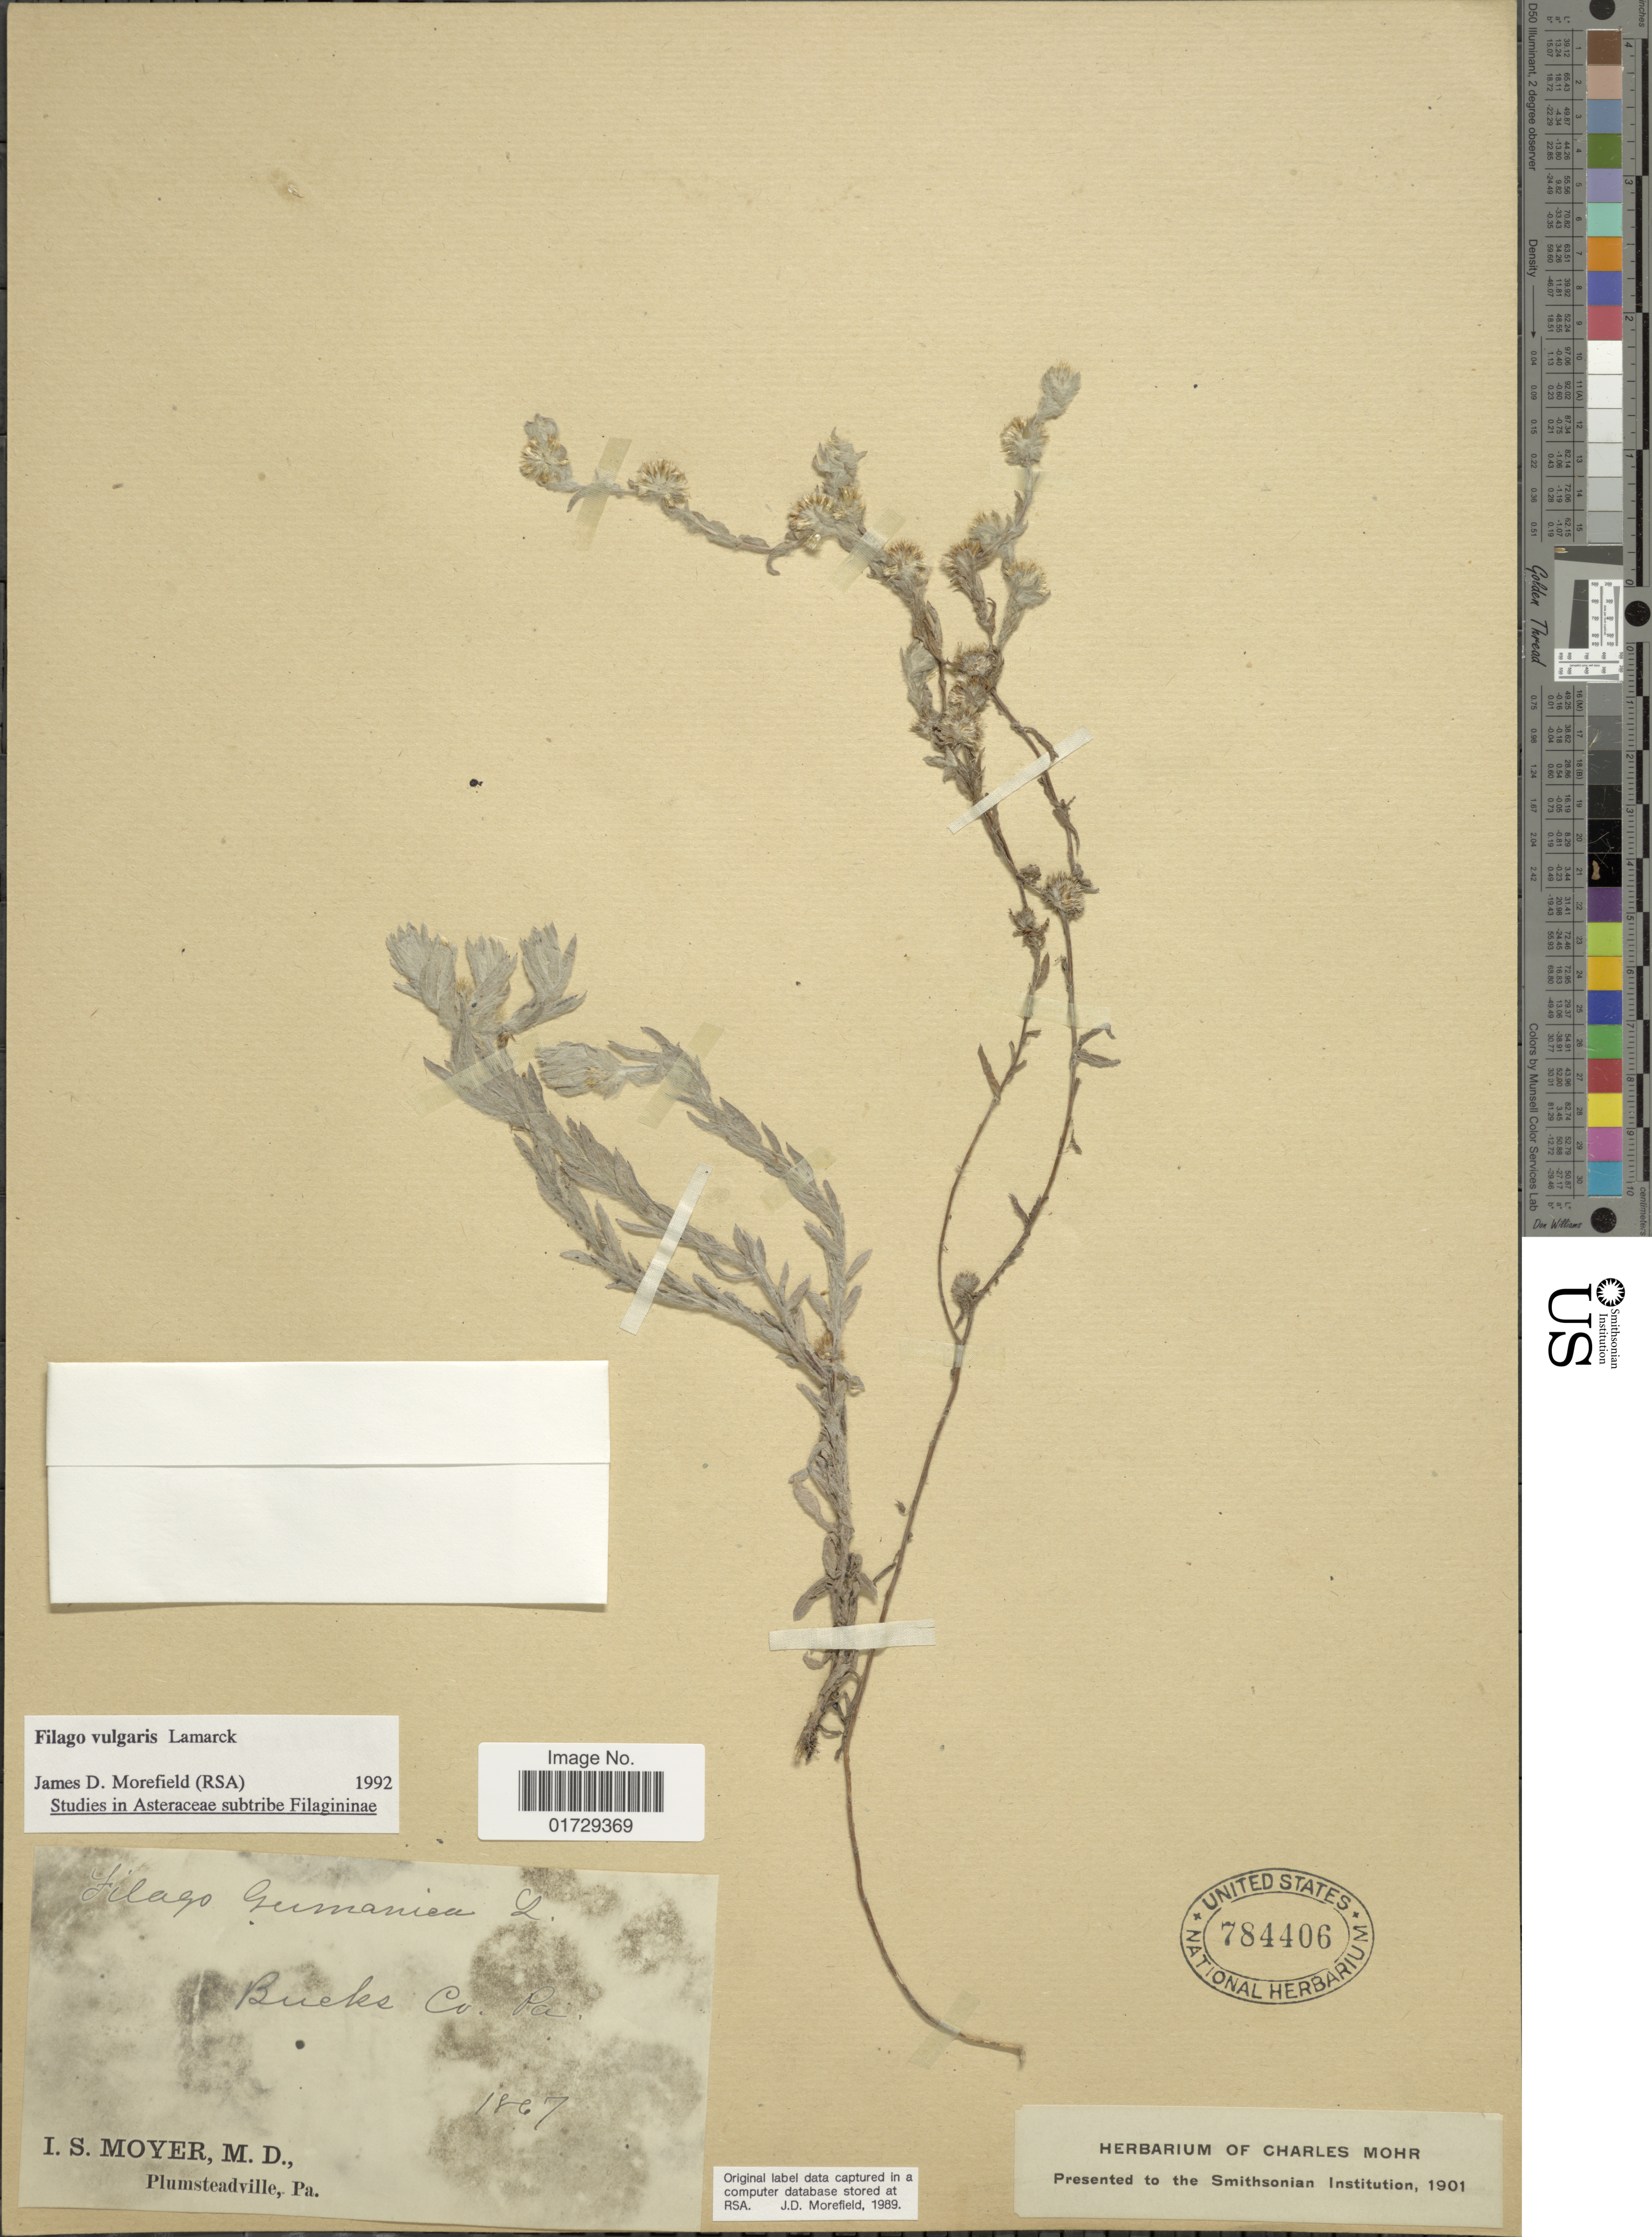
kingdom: Plantae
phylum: Tracheophyta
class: Magnoliopsida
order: Asterales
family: Asteraceae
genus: Filago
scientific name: Filago vulgaris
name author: Lam.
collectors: I. S. Moyer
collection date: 1867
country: United States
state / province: Pennsylvania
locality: Bucks Co.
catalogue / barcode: US 784406